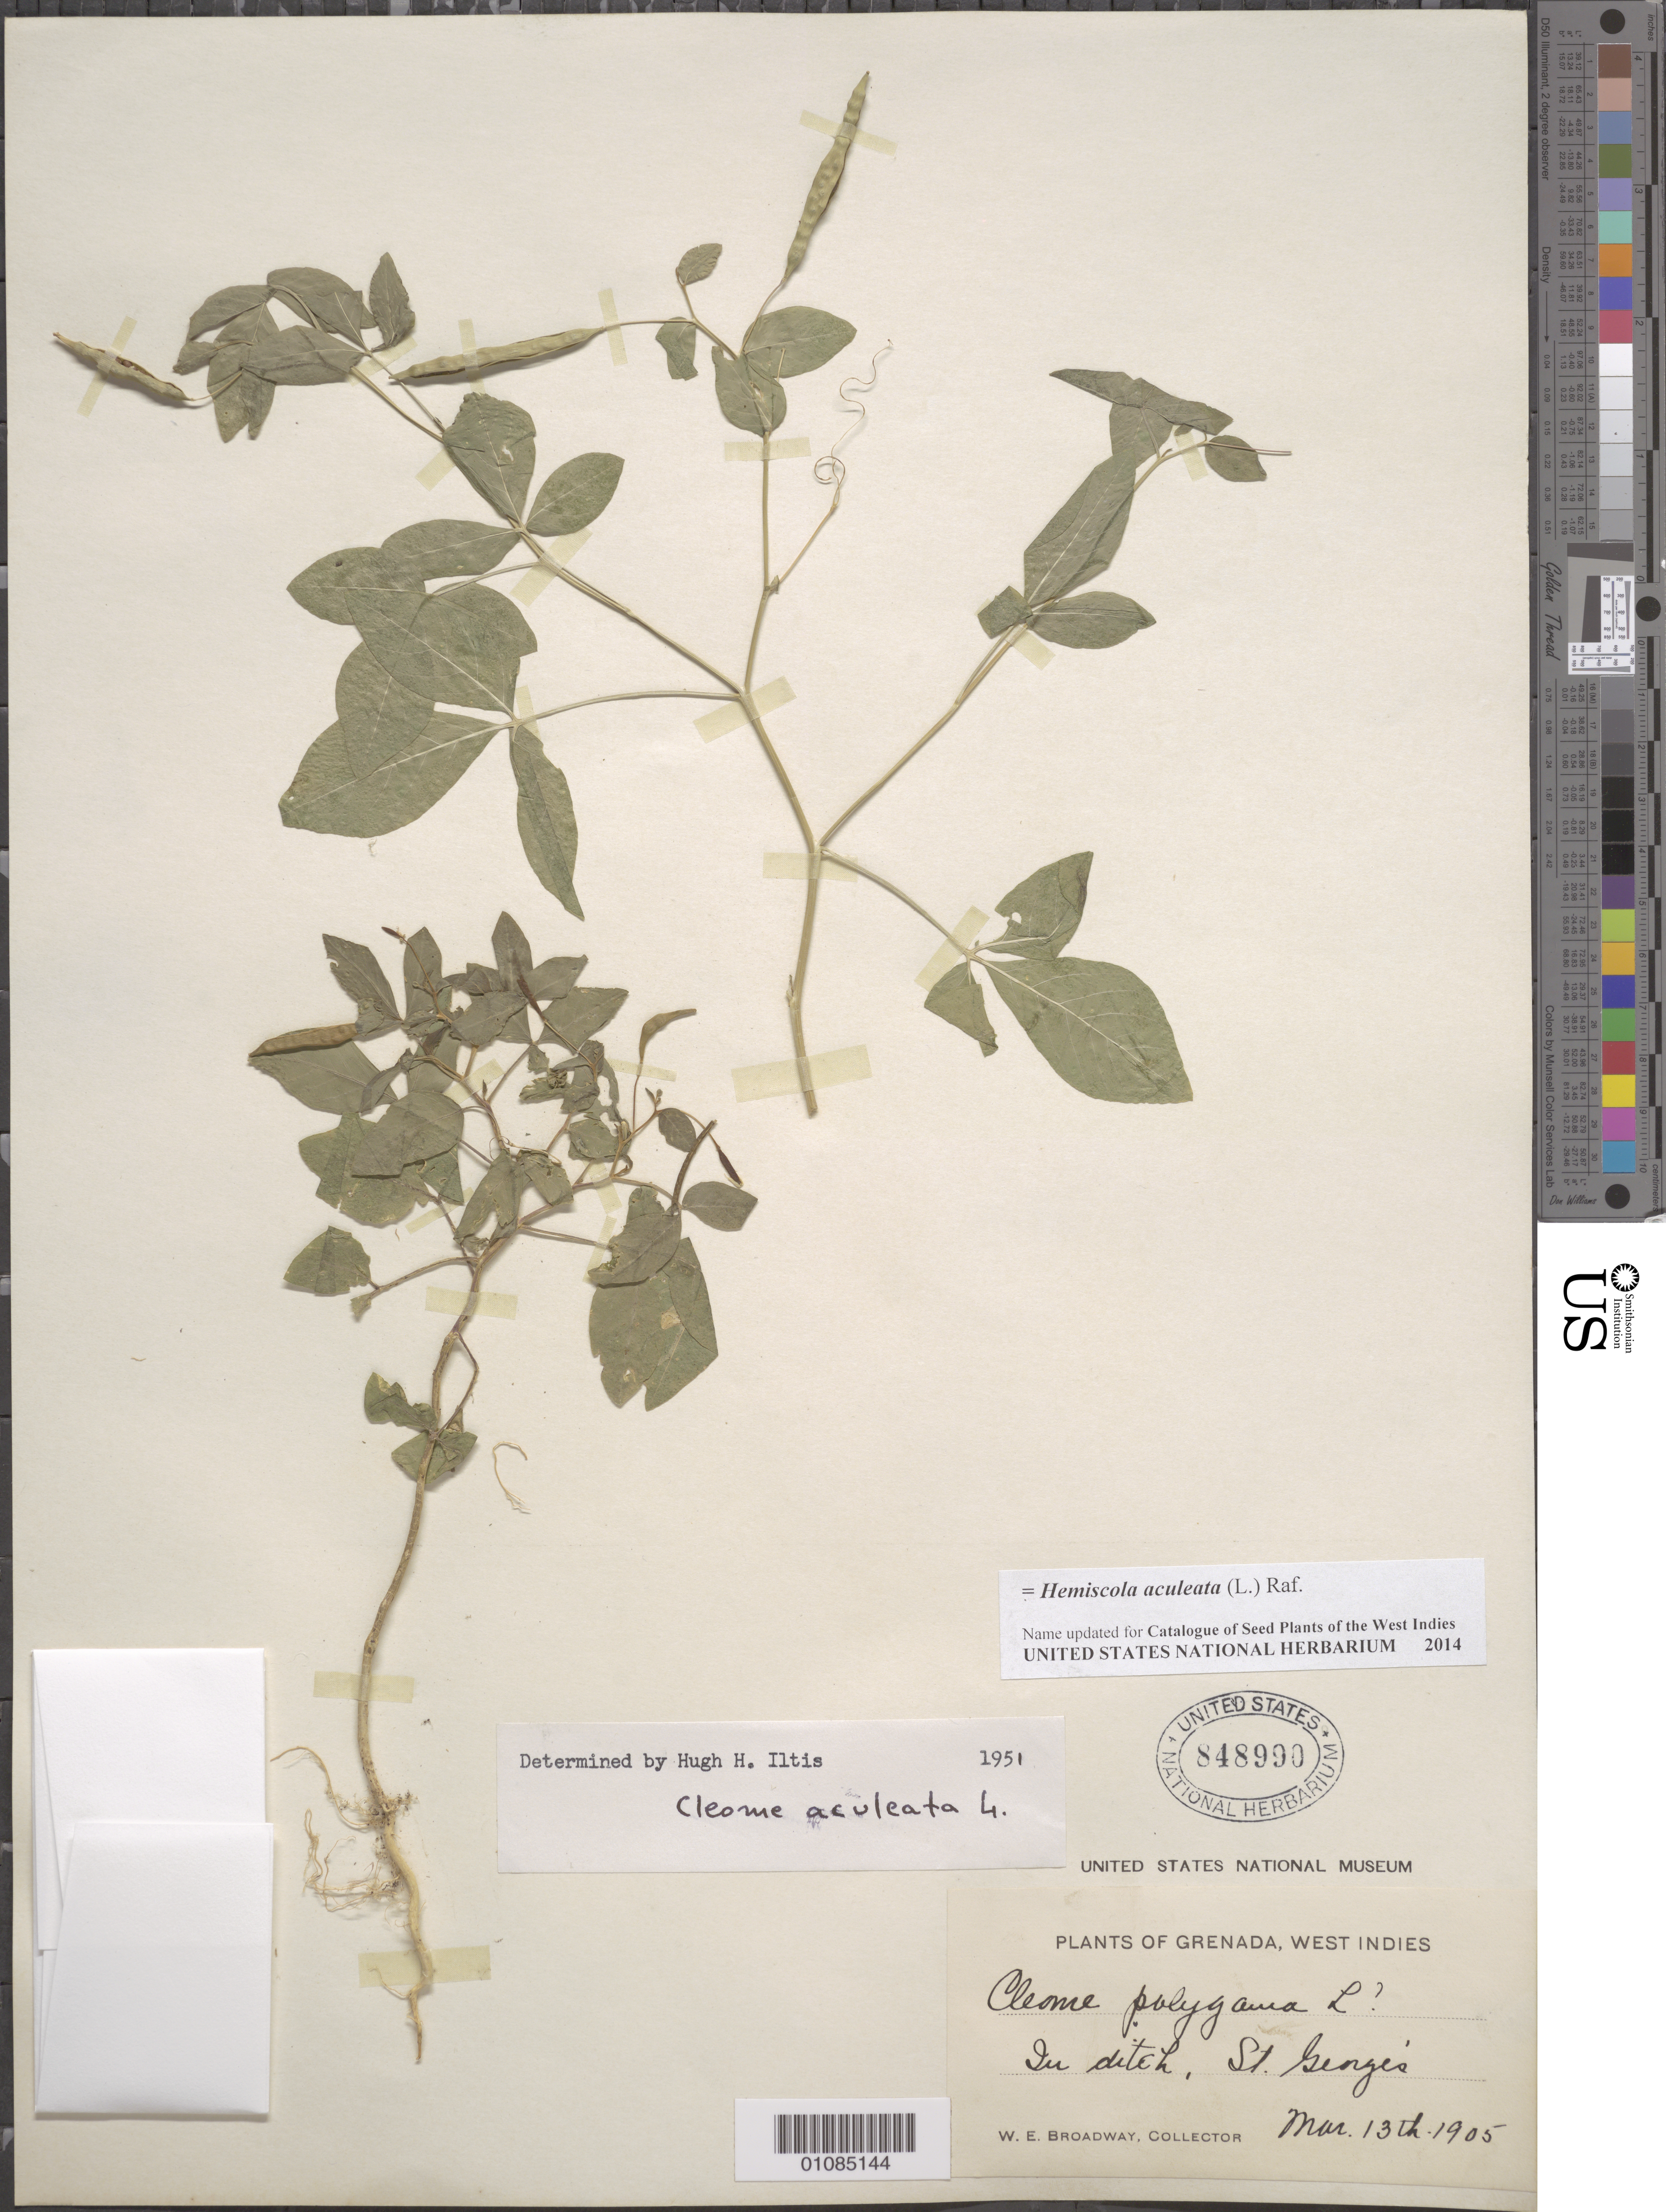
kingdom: Plantae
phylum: Tracheophyta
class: Magnoliopsida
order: Brassicales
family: Cleomaceae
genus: Tarenaya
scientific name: Tarenaya aculeata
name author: (L.) Soares Neto & Roalson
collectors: W. E. Broadway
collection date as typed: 13 Mar 1905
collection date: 1905-03-13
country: Grenada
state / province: Saint George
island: Grenada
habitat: In ditch.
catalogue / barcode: US 848990